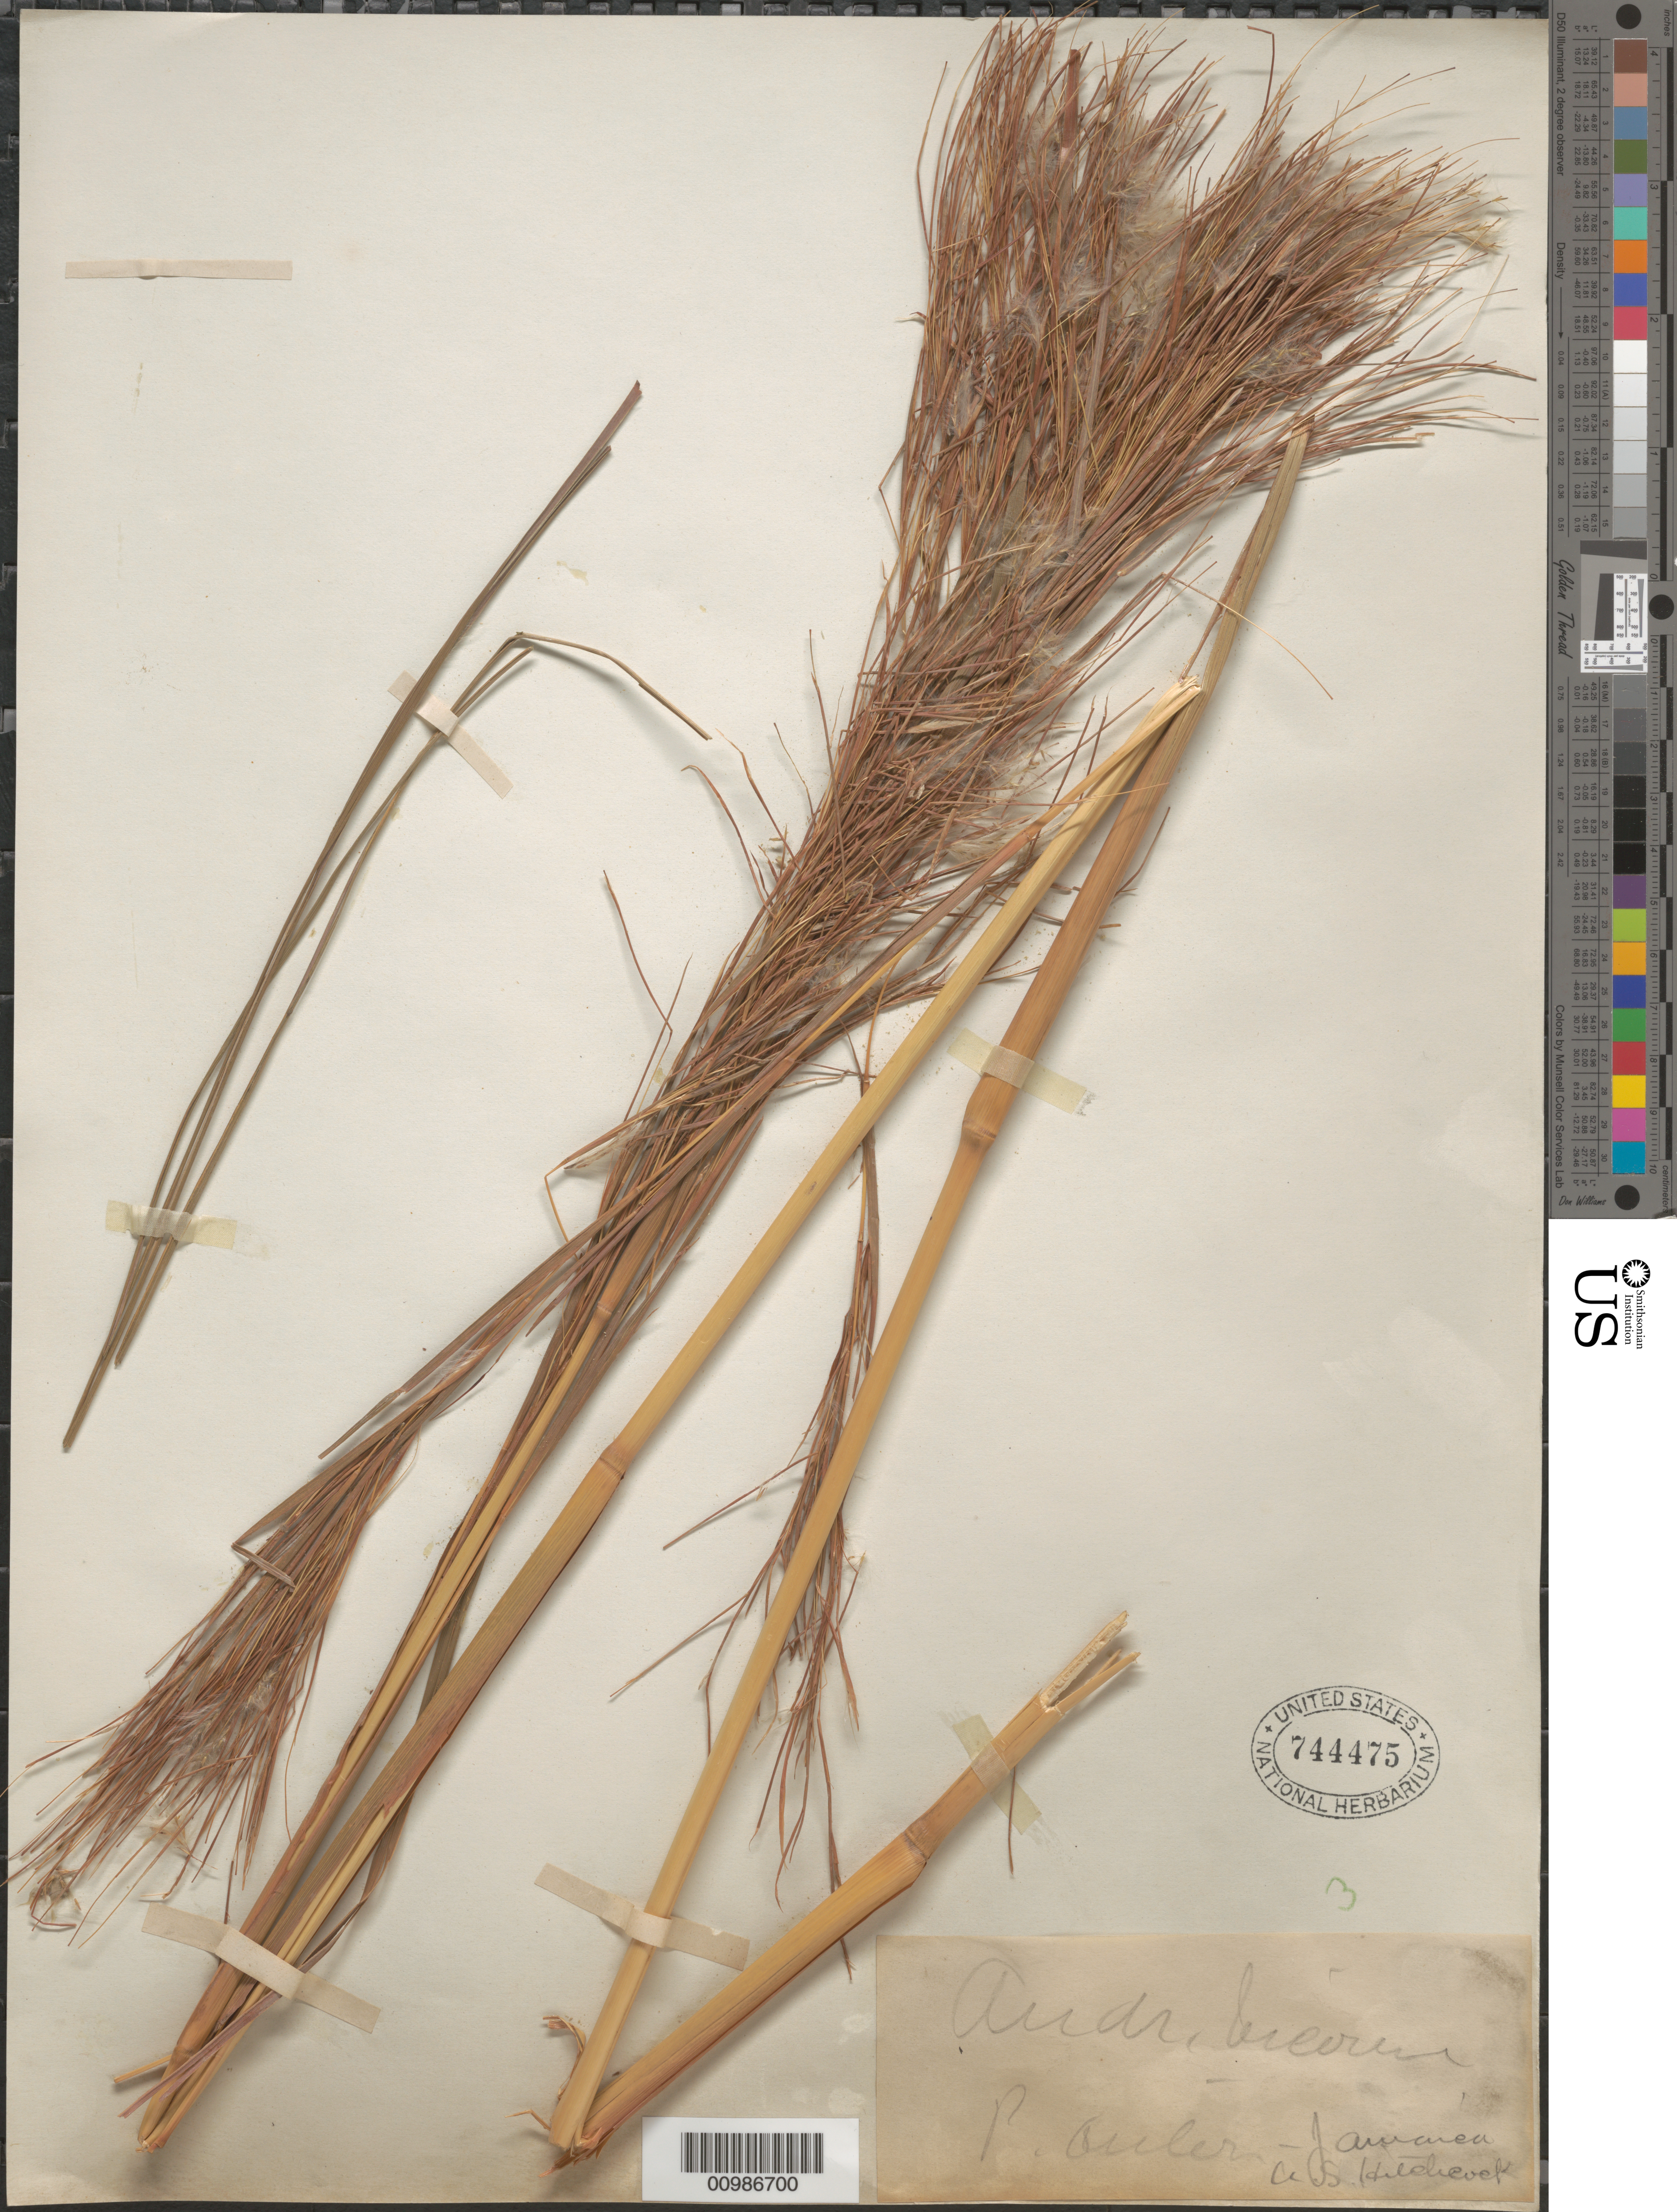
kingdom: Plantae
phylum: Tracheophyta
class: Liliopsida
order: Poales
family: Poaceae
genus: Andropogon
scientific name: Andropogon bicornis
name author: L.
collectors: A. S. Hitchcock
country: Jamaica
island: Jamaica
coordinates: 0 N, 0 E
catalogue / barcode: US 744475